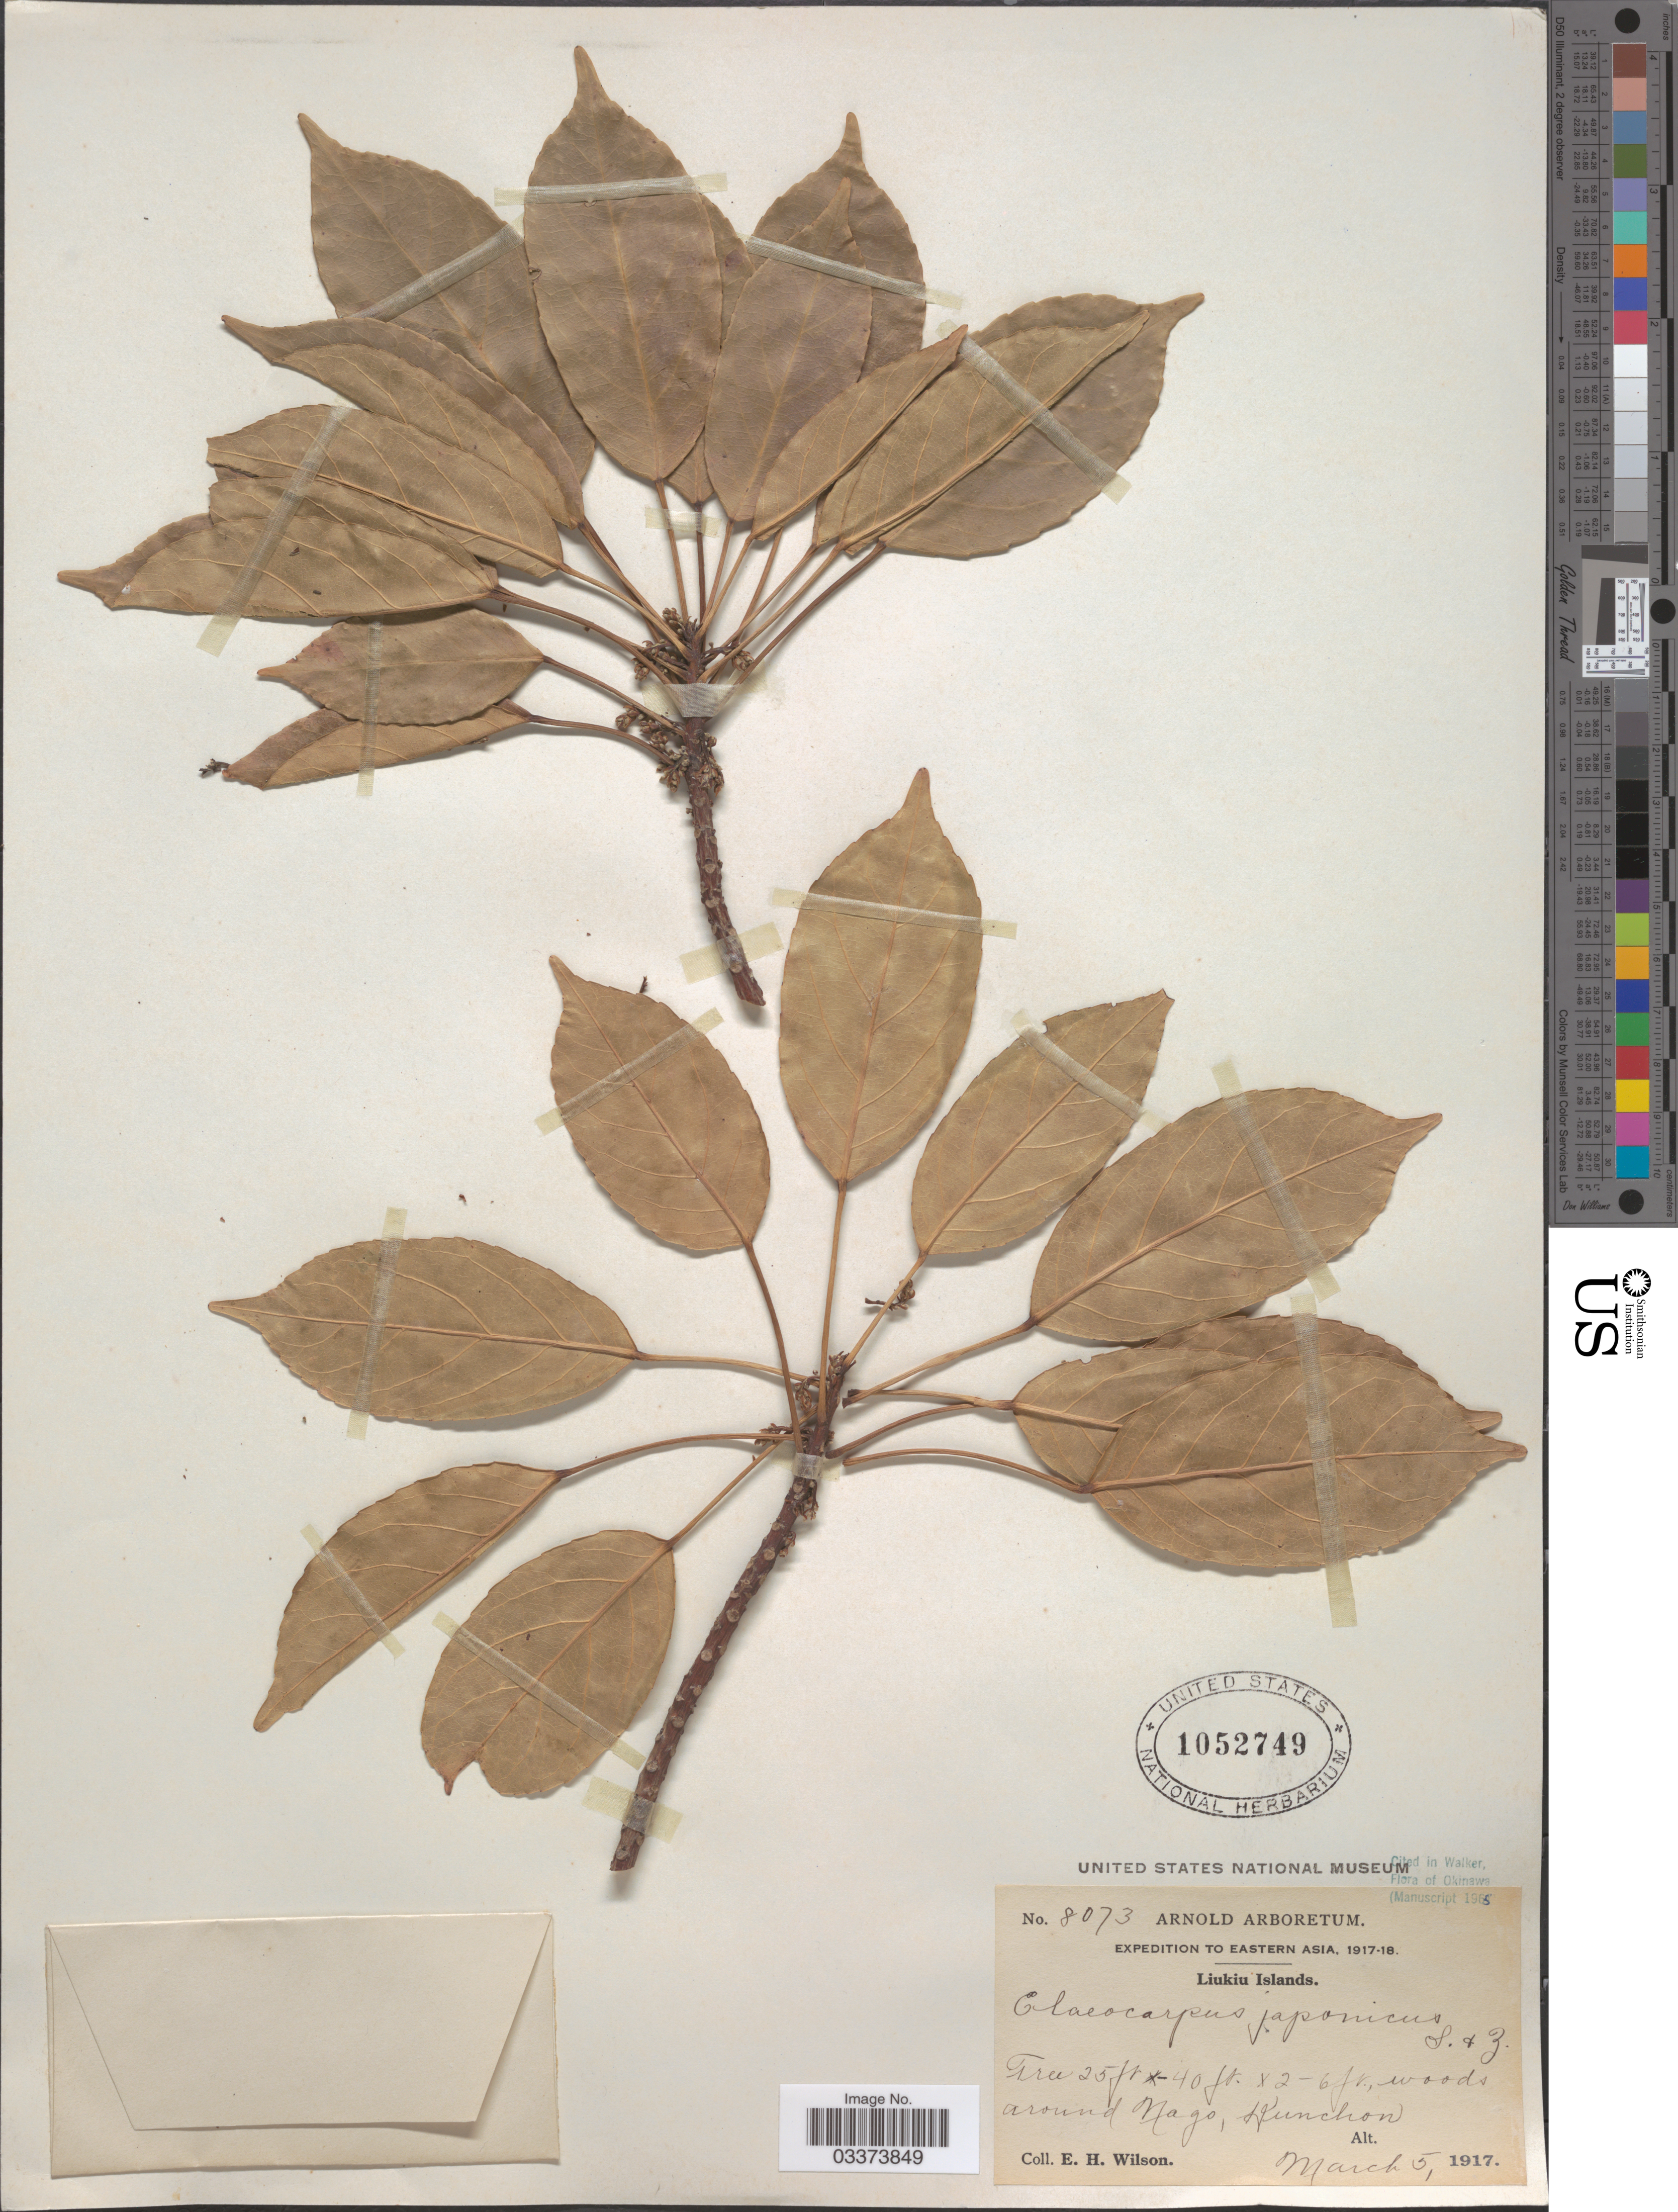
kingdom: Plantae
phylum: Tracheophyta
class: Magnoliopsida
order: Oxalidales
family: Elaeocarpaceae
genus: Elaeocarpus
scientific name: Elaeocarpus japonicus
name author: Siebold & Zucc.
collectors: E. Wilson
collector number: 8073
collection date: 1917-03-05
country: Japan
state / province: Okinawa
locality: Eastern Asia, Liukiu Islands, aroung Nago, Kunchon.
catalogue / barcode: US 1052749